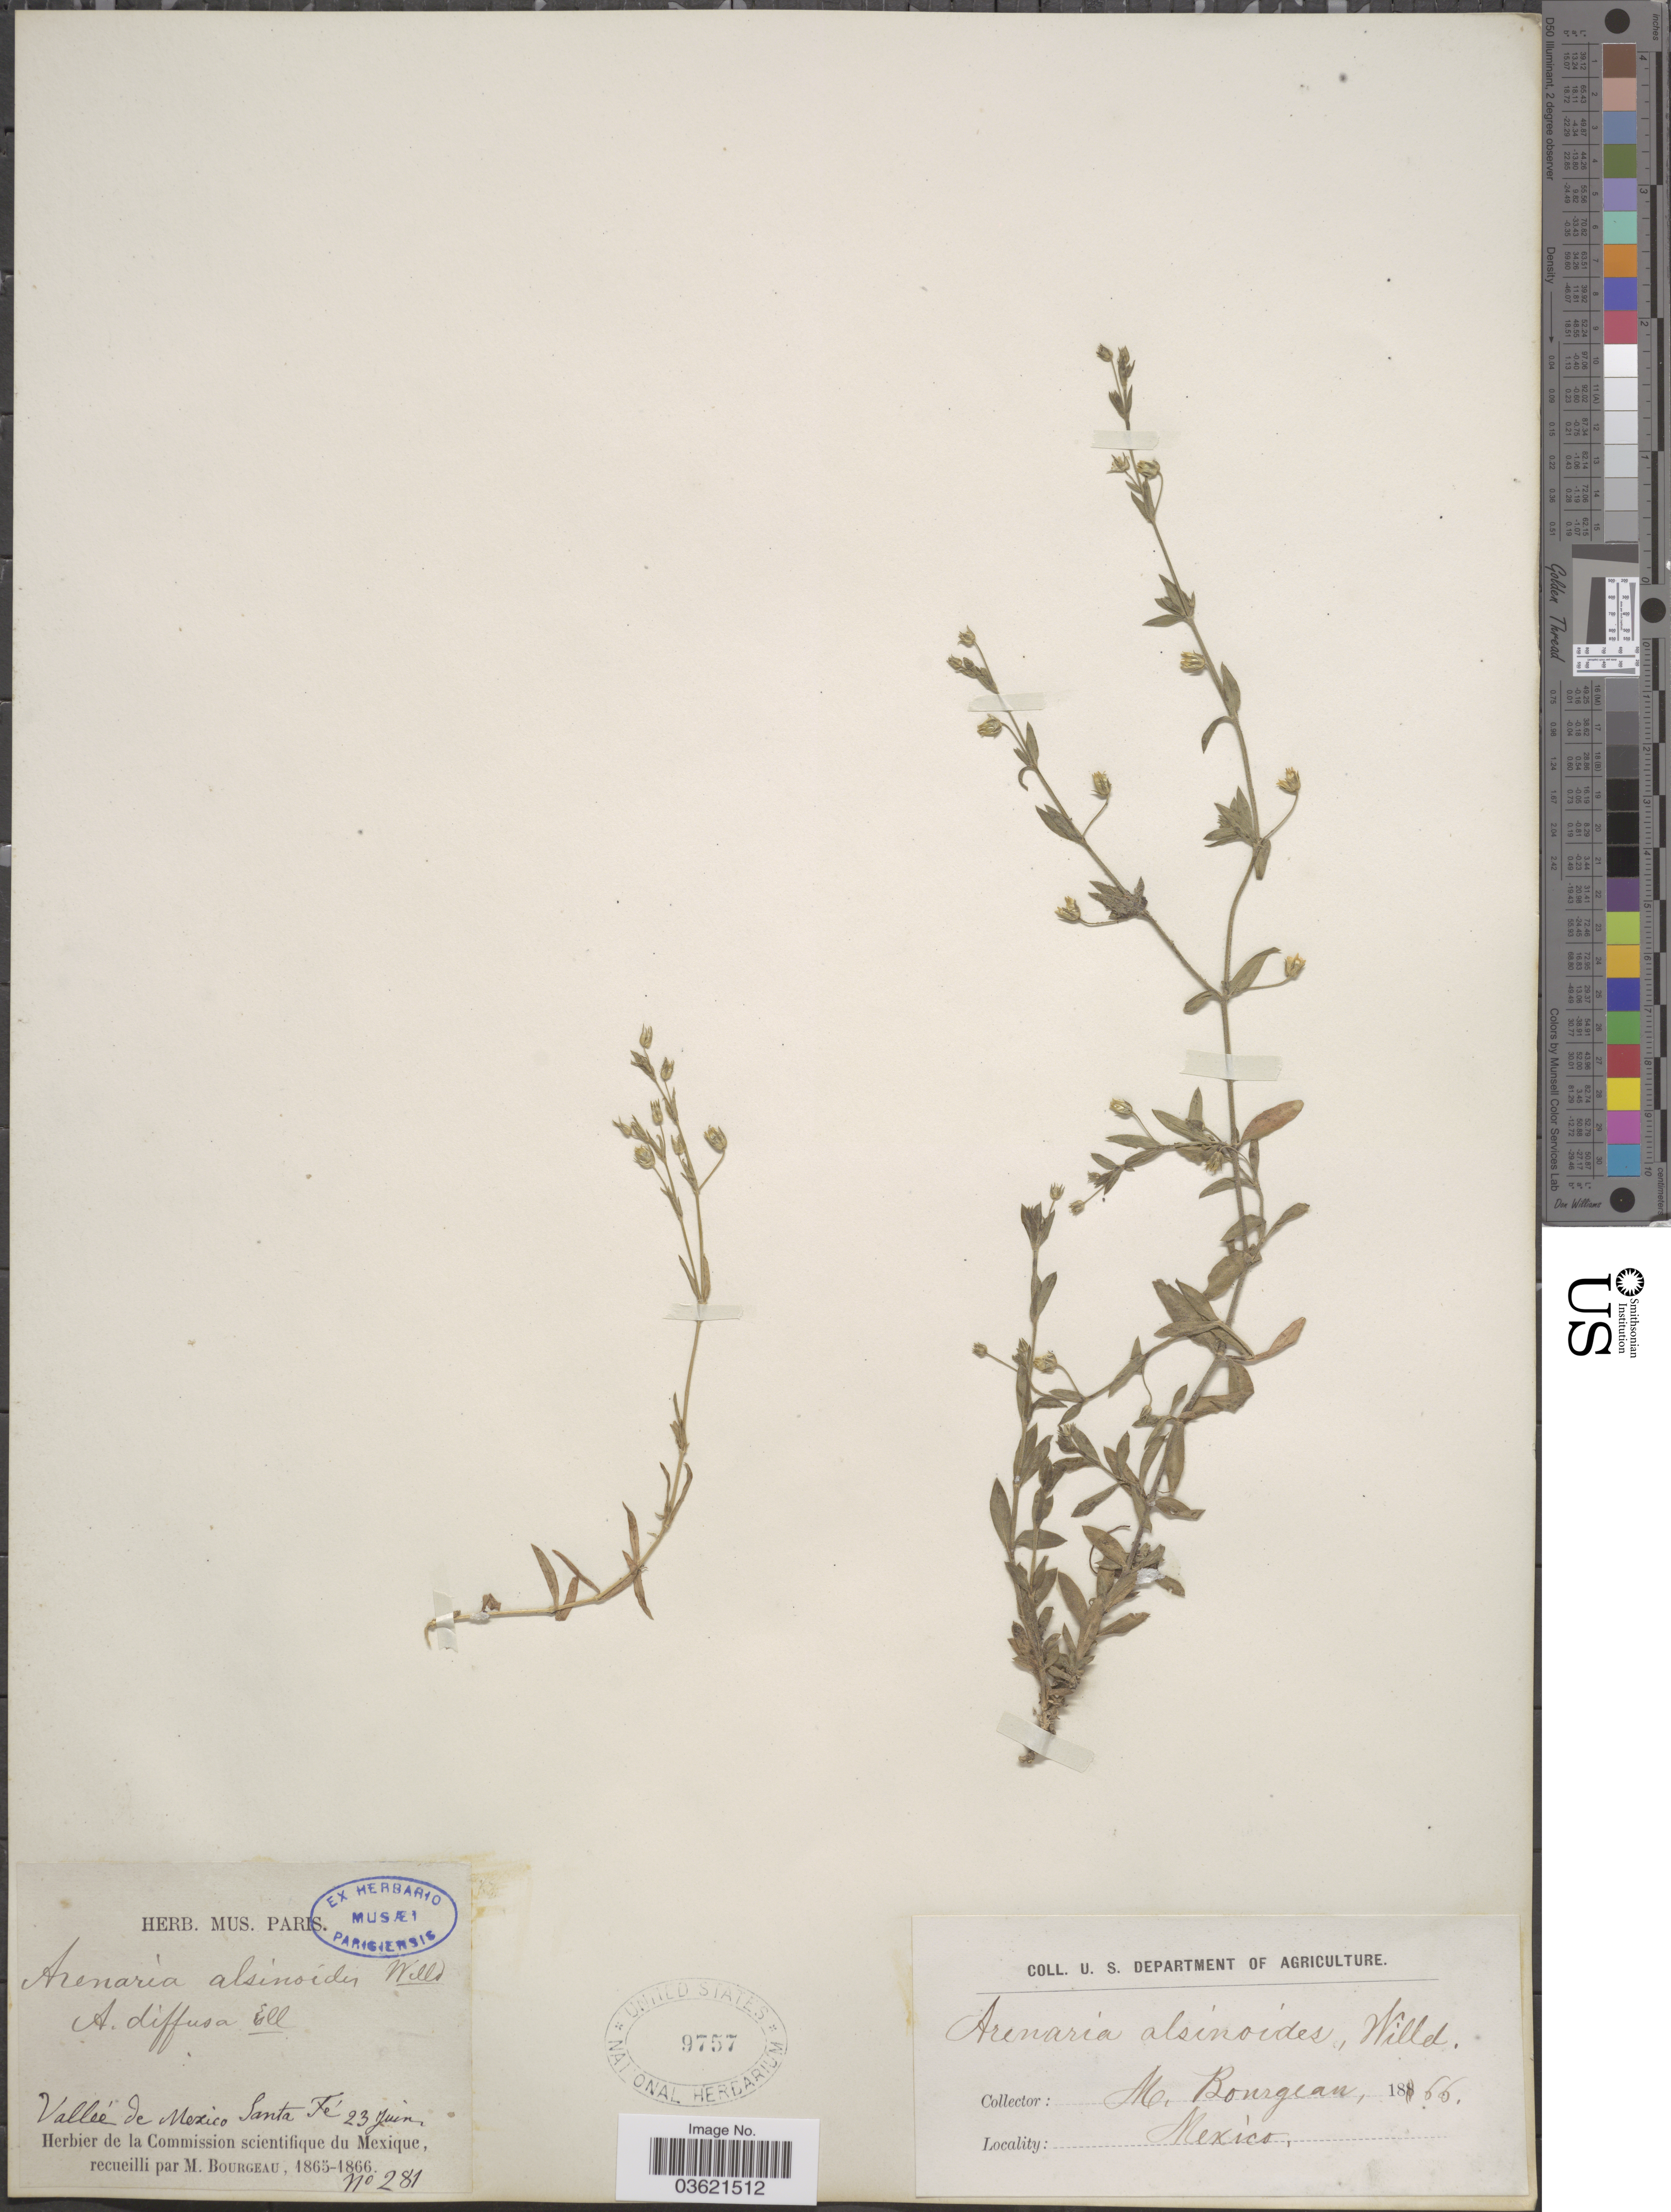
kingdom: Plantae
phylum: Tracheophyta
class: Magnoliopsida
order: Caryophyllales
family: Caryophyllaceae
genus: Arenaria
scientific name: Arenaria lanuginosa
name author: (Michx.) Rohrb.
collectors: M. Bourgeau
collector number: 281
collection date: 1866-06-23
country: Mexico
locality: Vallée de Mexico Santa Fé.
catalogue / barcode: US 9757